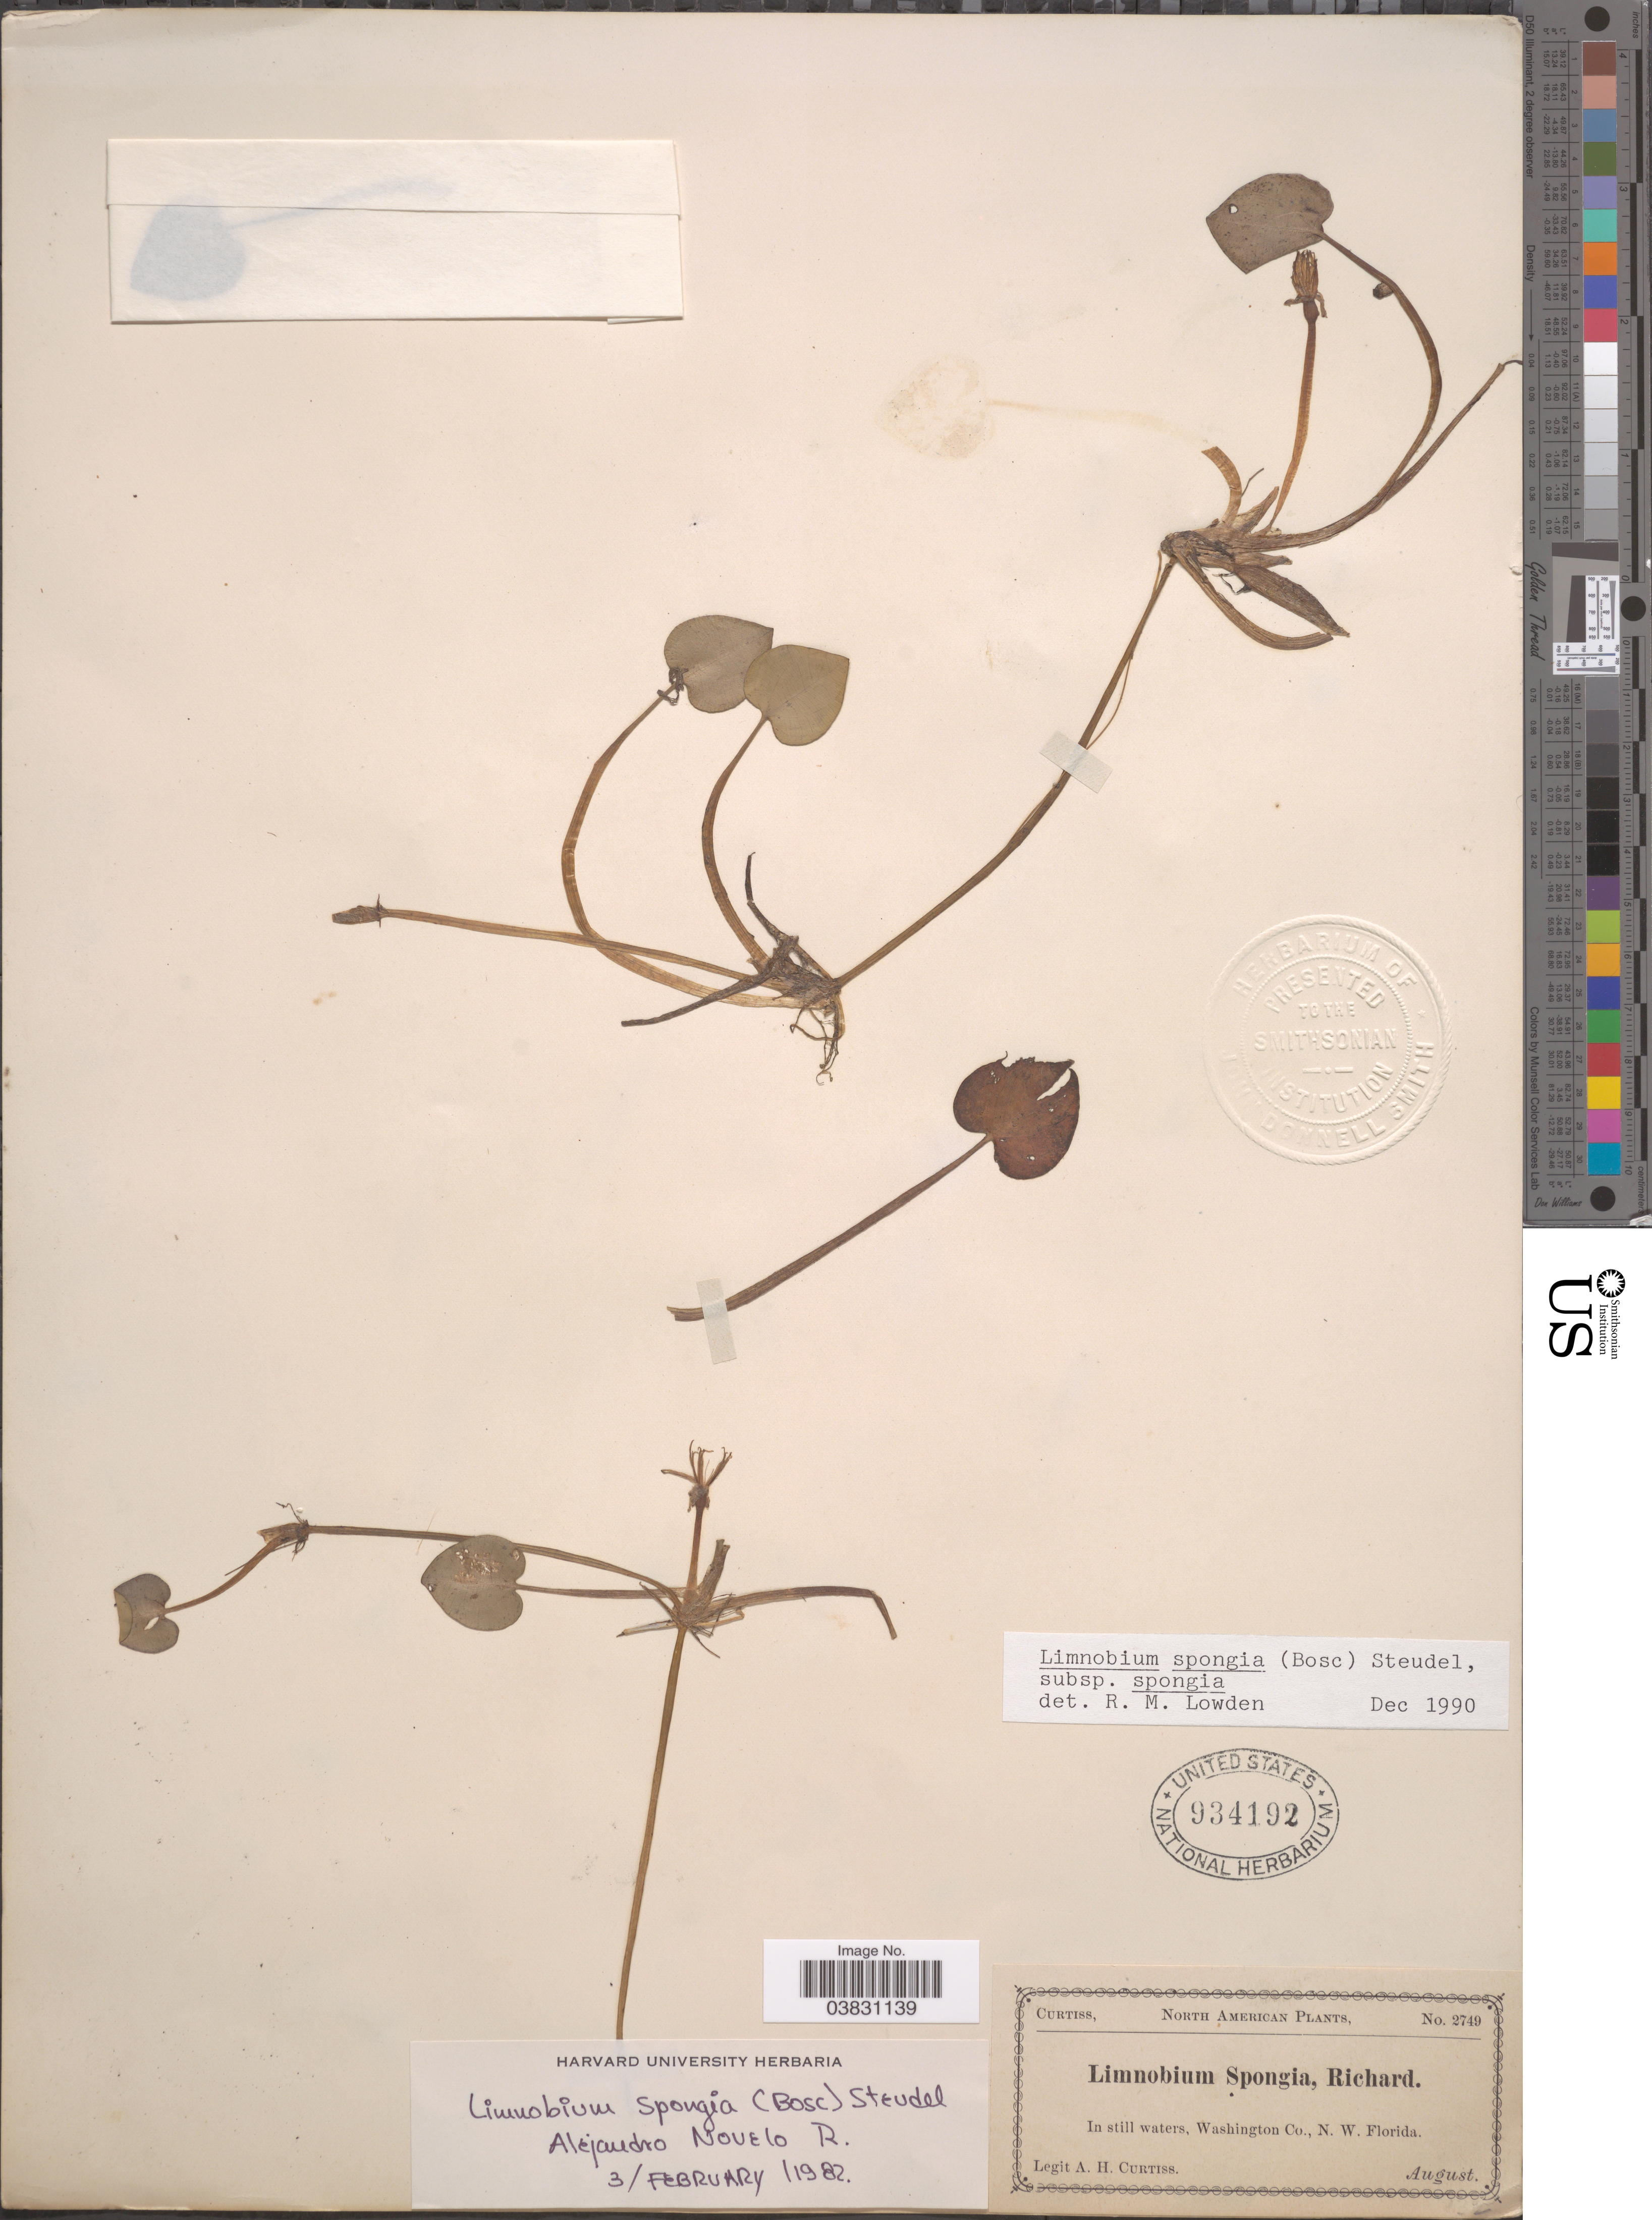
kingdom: Plantae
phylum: Tracheophyta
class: Liliopsida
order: Alismatales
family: Hydrocharitaceae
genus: Limnobium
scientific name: Limnobium spongia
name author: (Bosc) Rich. ex Steud.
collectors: A. H. Curtiss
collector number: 2749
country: United States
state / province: Florida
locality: In still water, Washington Co., N.W. Florida.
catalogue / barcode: US 934192